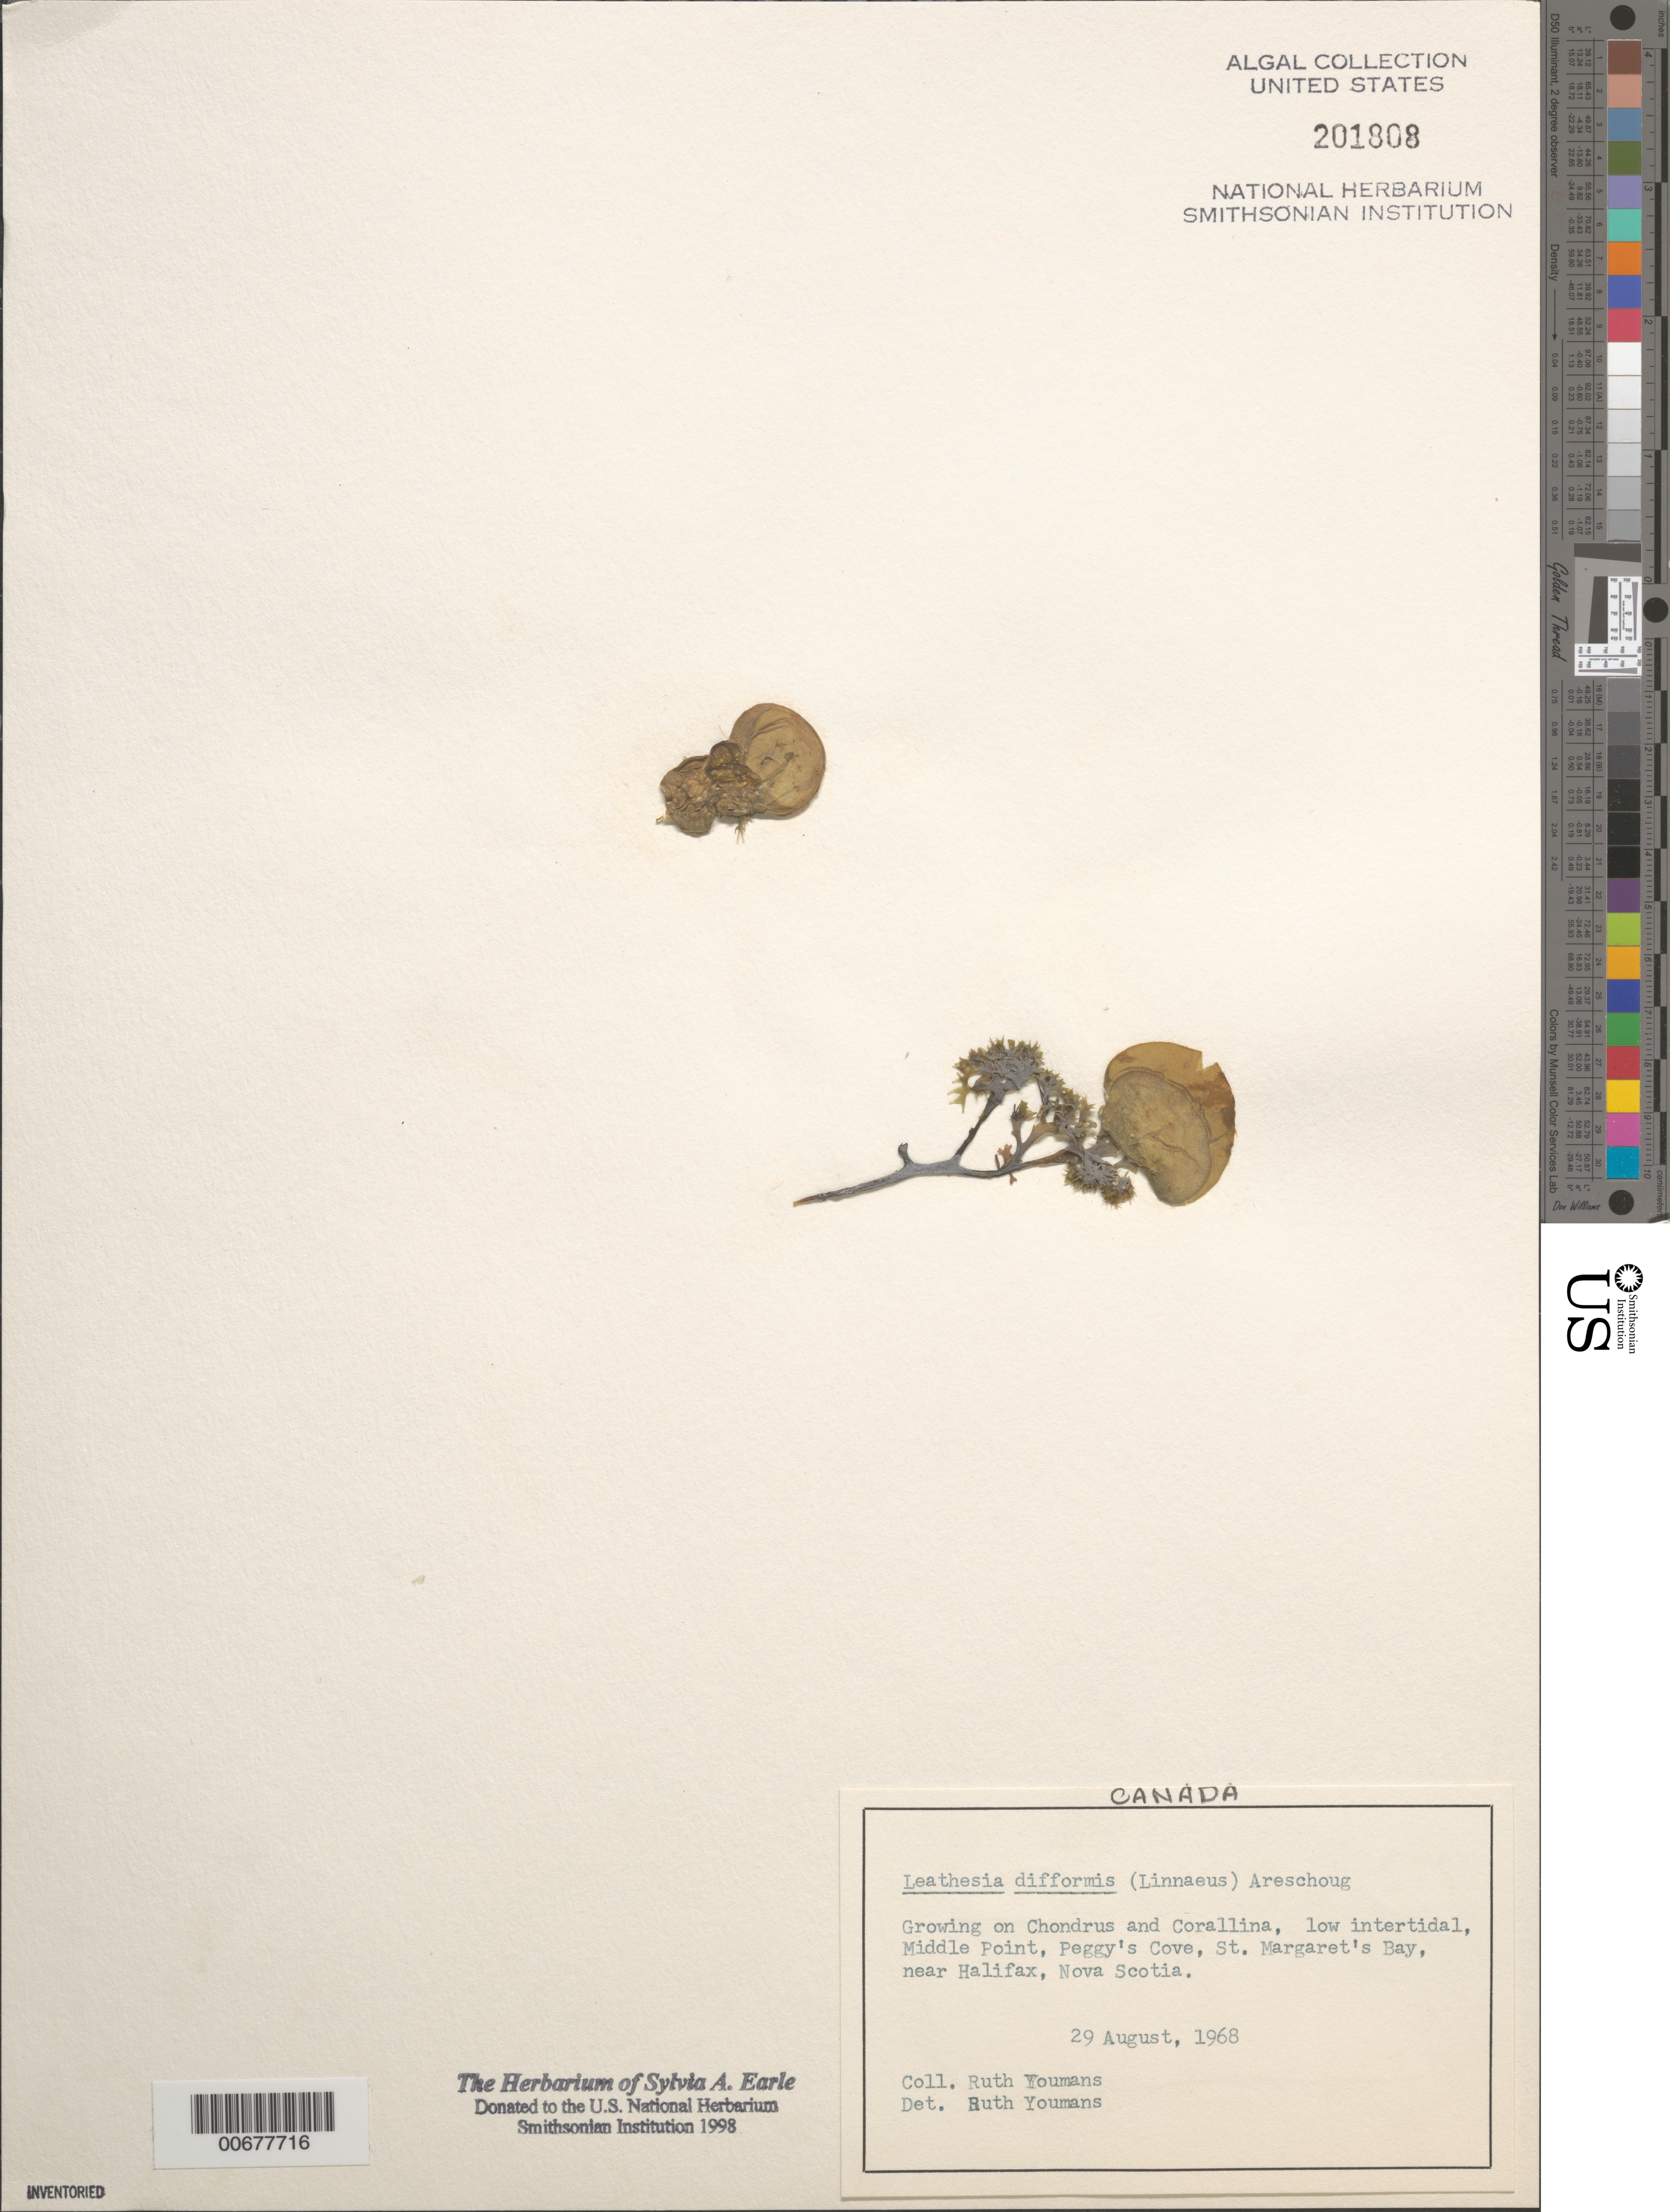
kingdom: Chromista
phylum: Ochrophyta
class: Phaeophyceae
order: Ectocarpales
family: Chordariaceae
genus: Leathesia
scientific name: Leathesia difformis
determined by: Youmans, Ruth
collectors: R. Youmans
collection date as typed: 29 Aug 1968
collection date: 1968-08-29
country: Canada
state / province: Nova Scotia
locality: Middle Point, Peggy's Cove, St. Margaret's Bay, near Halifax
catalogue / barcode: US 201808